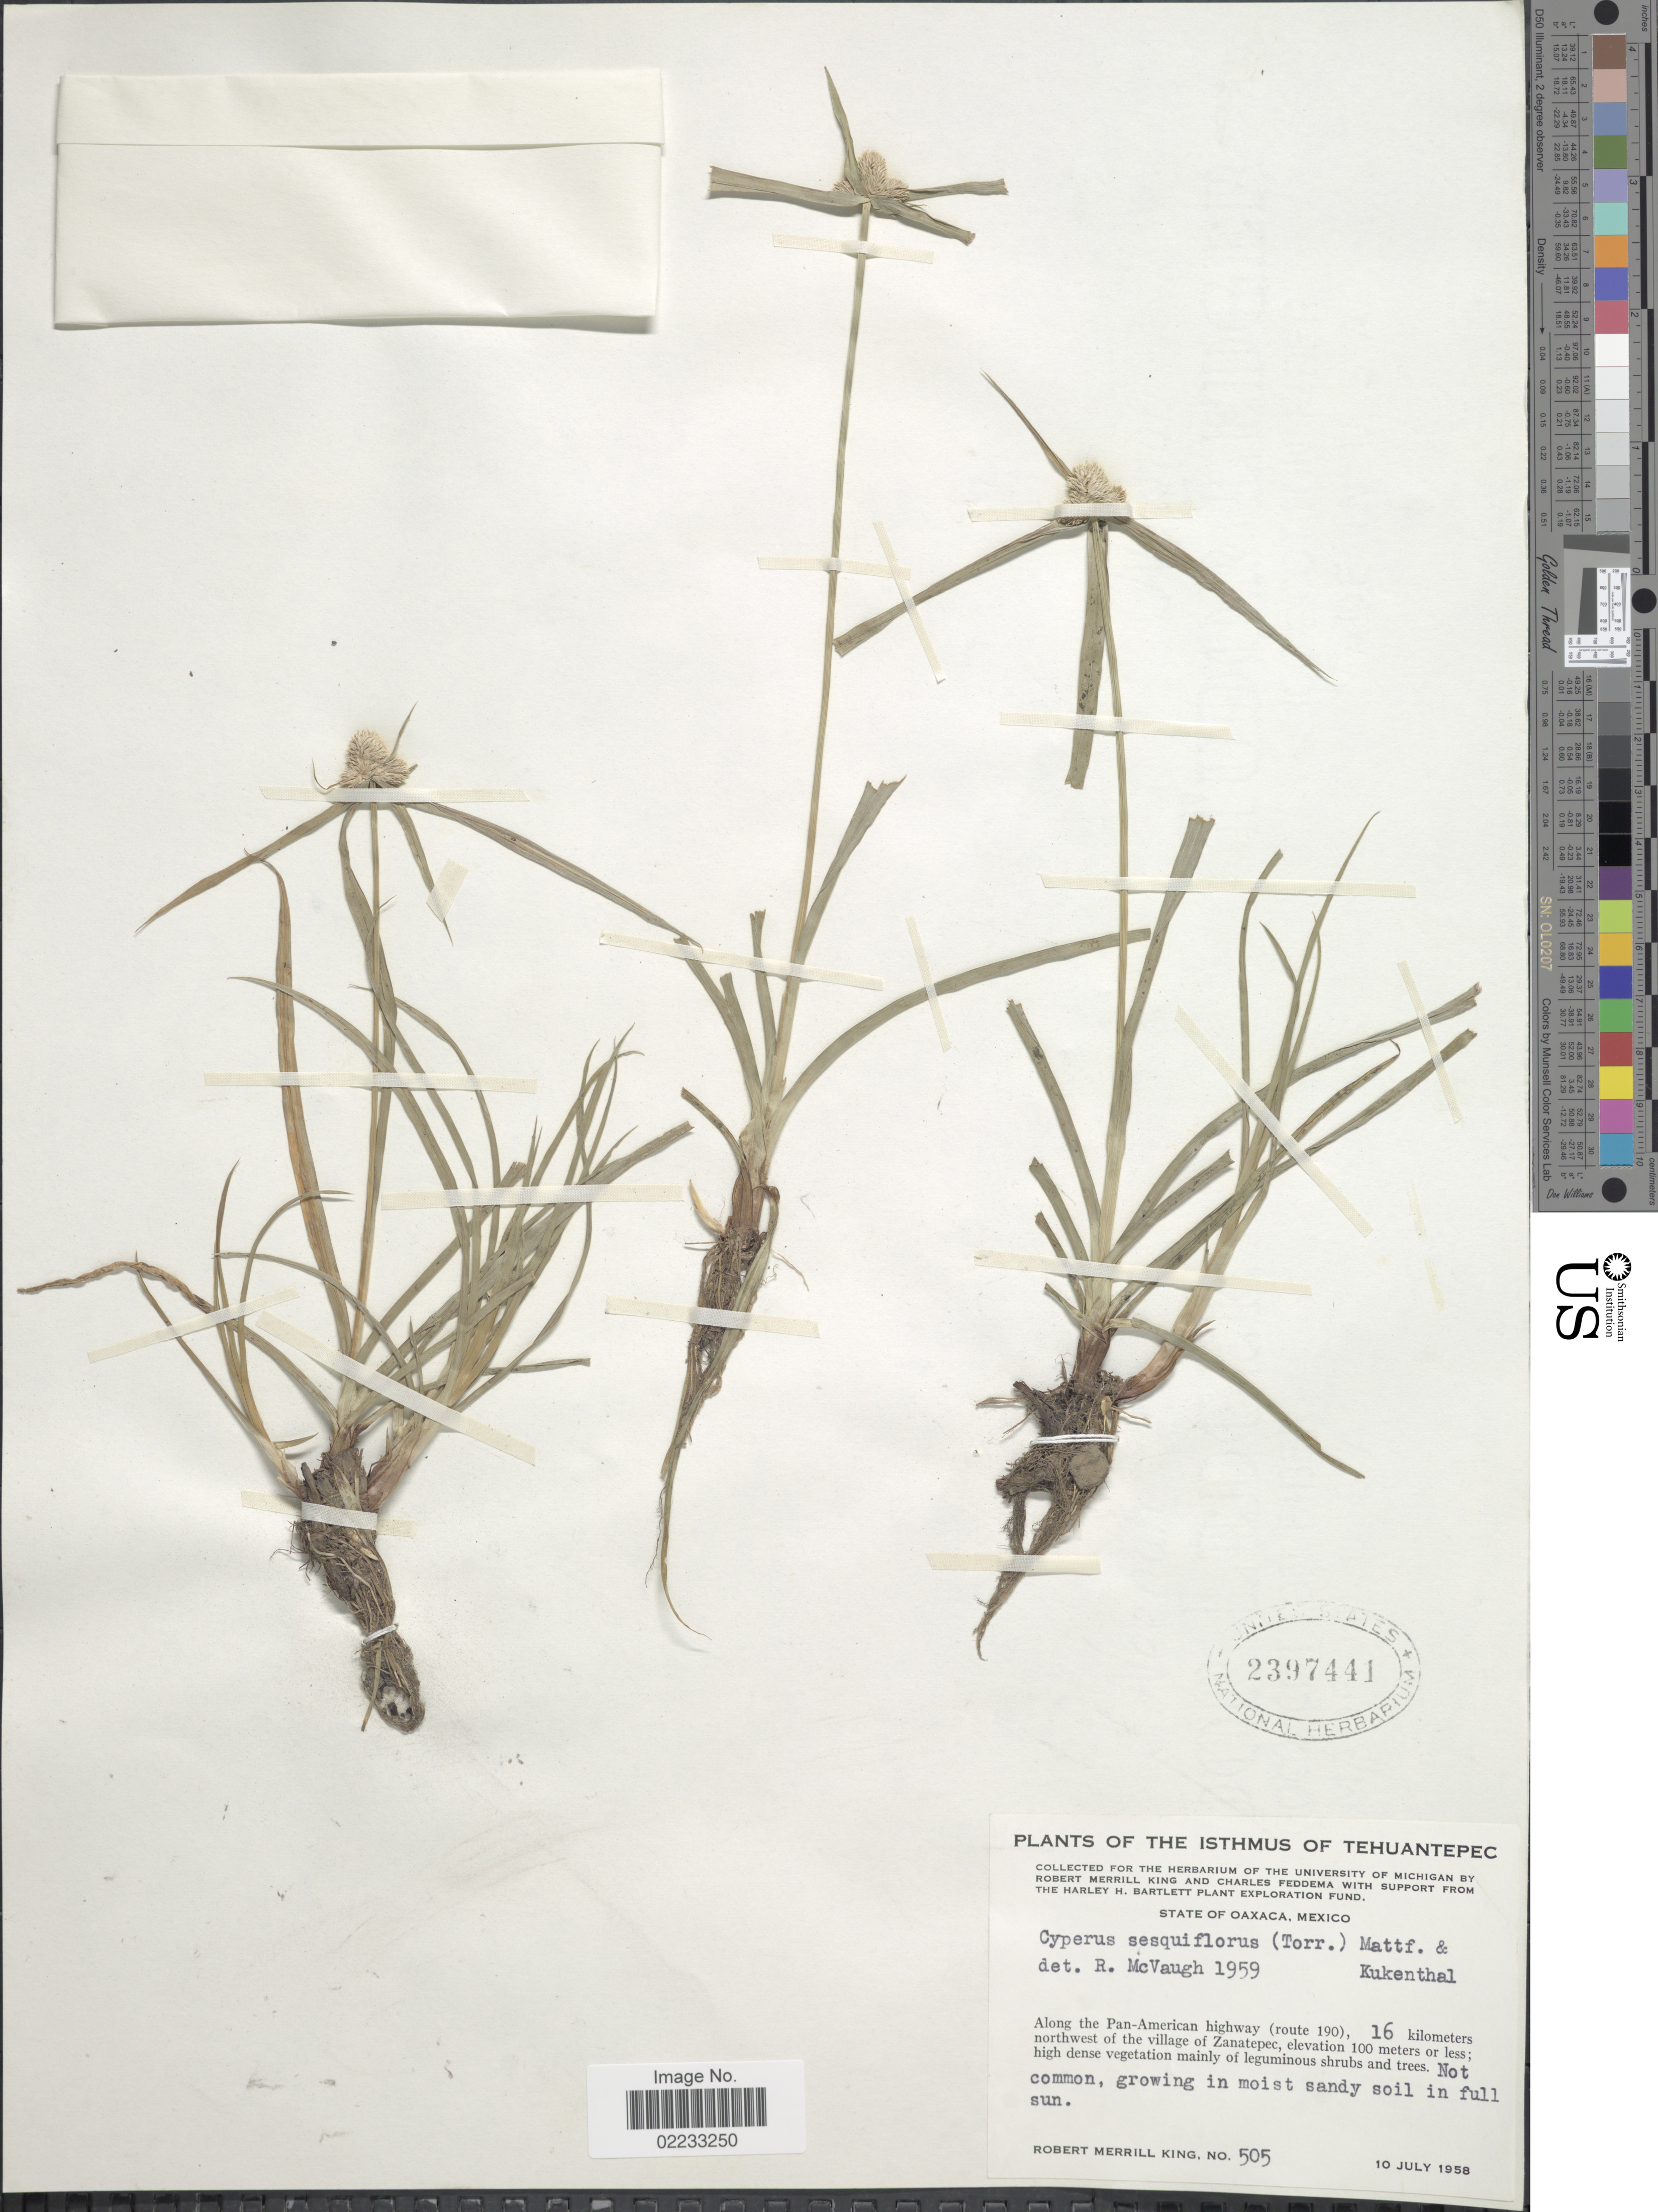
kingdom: Plantae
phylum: Tracheophyta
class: Liliopsida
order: Poales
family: Cyperaceae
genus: Cyperus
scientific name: Cyperus sesquiflorus subsp. sesquiflorus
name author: (Torr.) Mattf. & Kük.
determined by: McVaugh, R.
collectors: R. M. King & C. Feddema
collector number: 505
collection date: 1958-07-10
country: Mexico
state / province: Oaxaca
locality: The Ishtmus of Tehuantepec, along the Pan-American highway (route 190), 16 kilometers northwest of the village of Zanatepec.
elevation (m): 100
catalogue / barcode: US 2397441